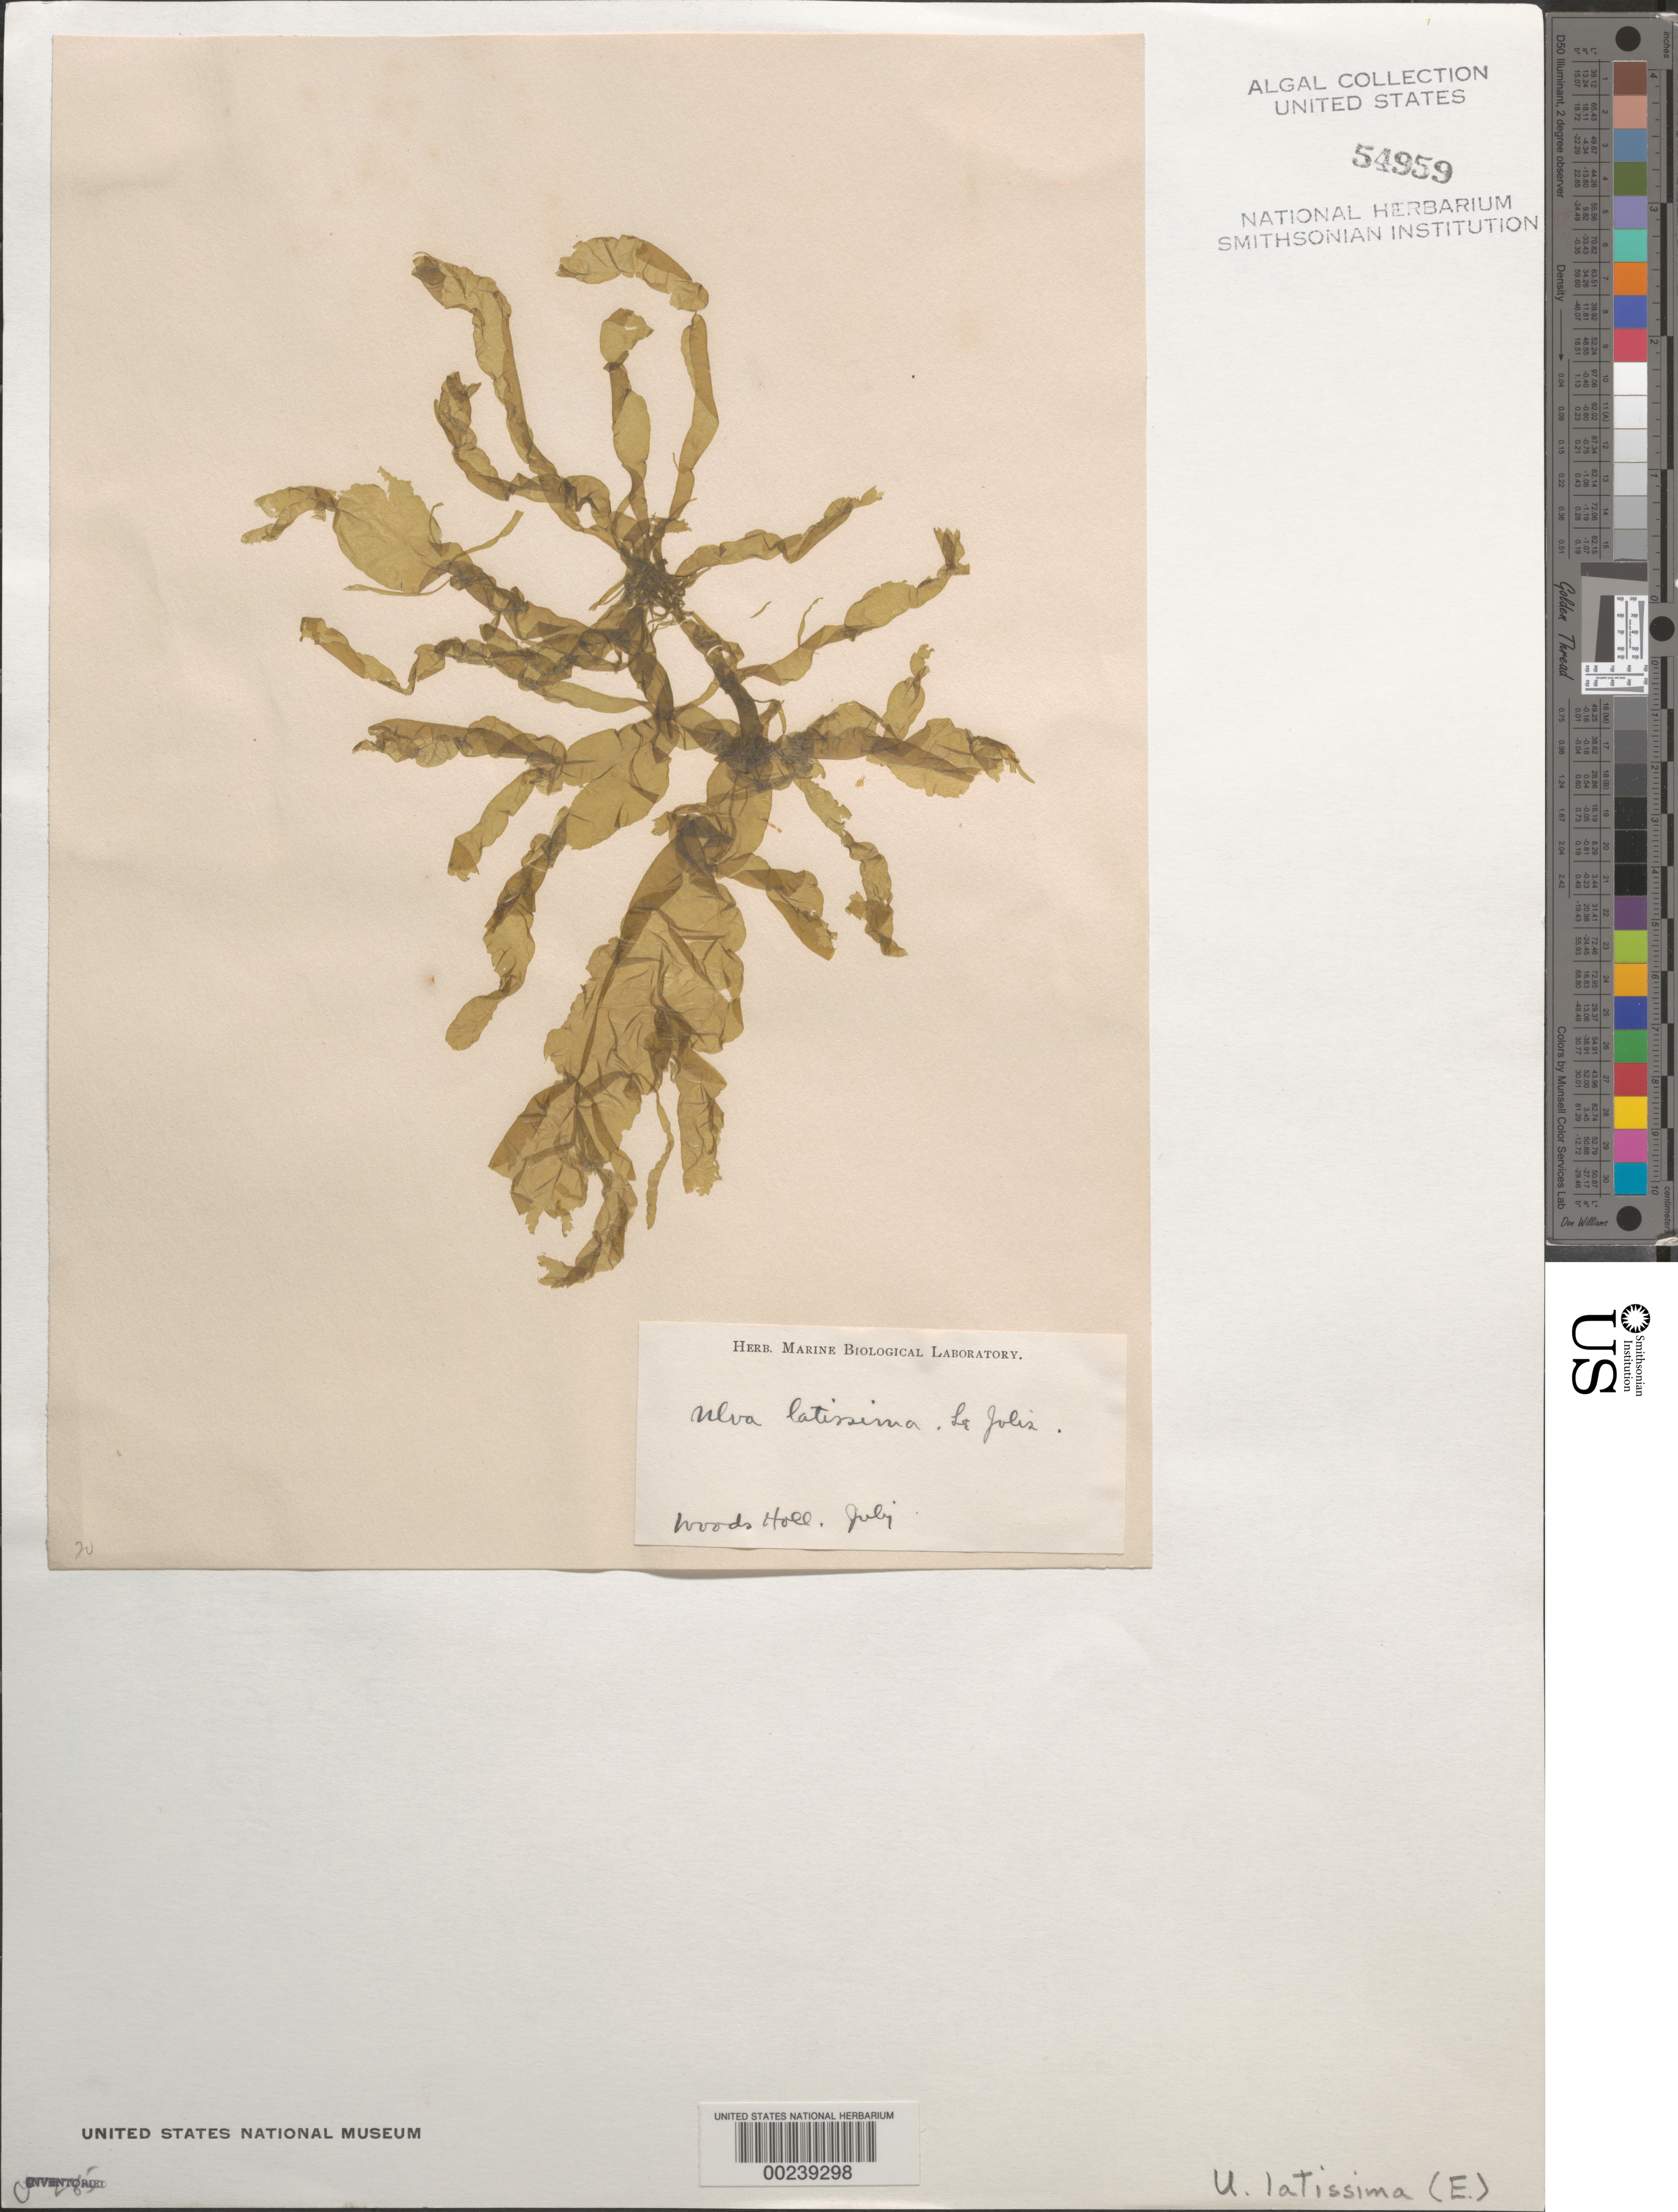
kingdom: Chromista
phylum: Ochrophyta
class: Phaeophyceae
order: Laminariales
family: Laminariaceae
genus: Saccharina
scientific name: Saccharina latissima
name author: C.E. Lane et al.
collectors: Marine Biological Lab (Herb.)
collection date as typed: Jul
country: United States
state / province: Massachusetts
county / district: Barnstable County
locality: Woods Hole (Woods Holl)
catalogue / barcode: US 54959